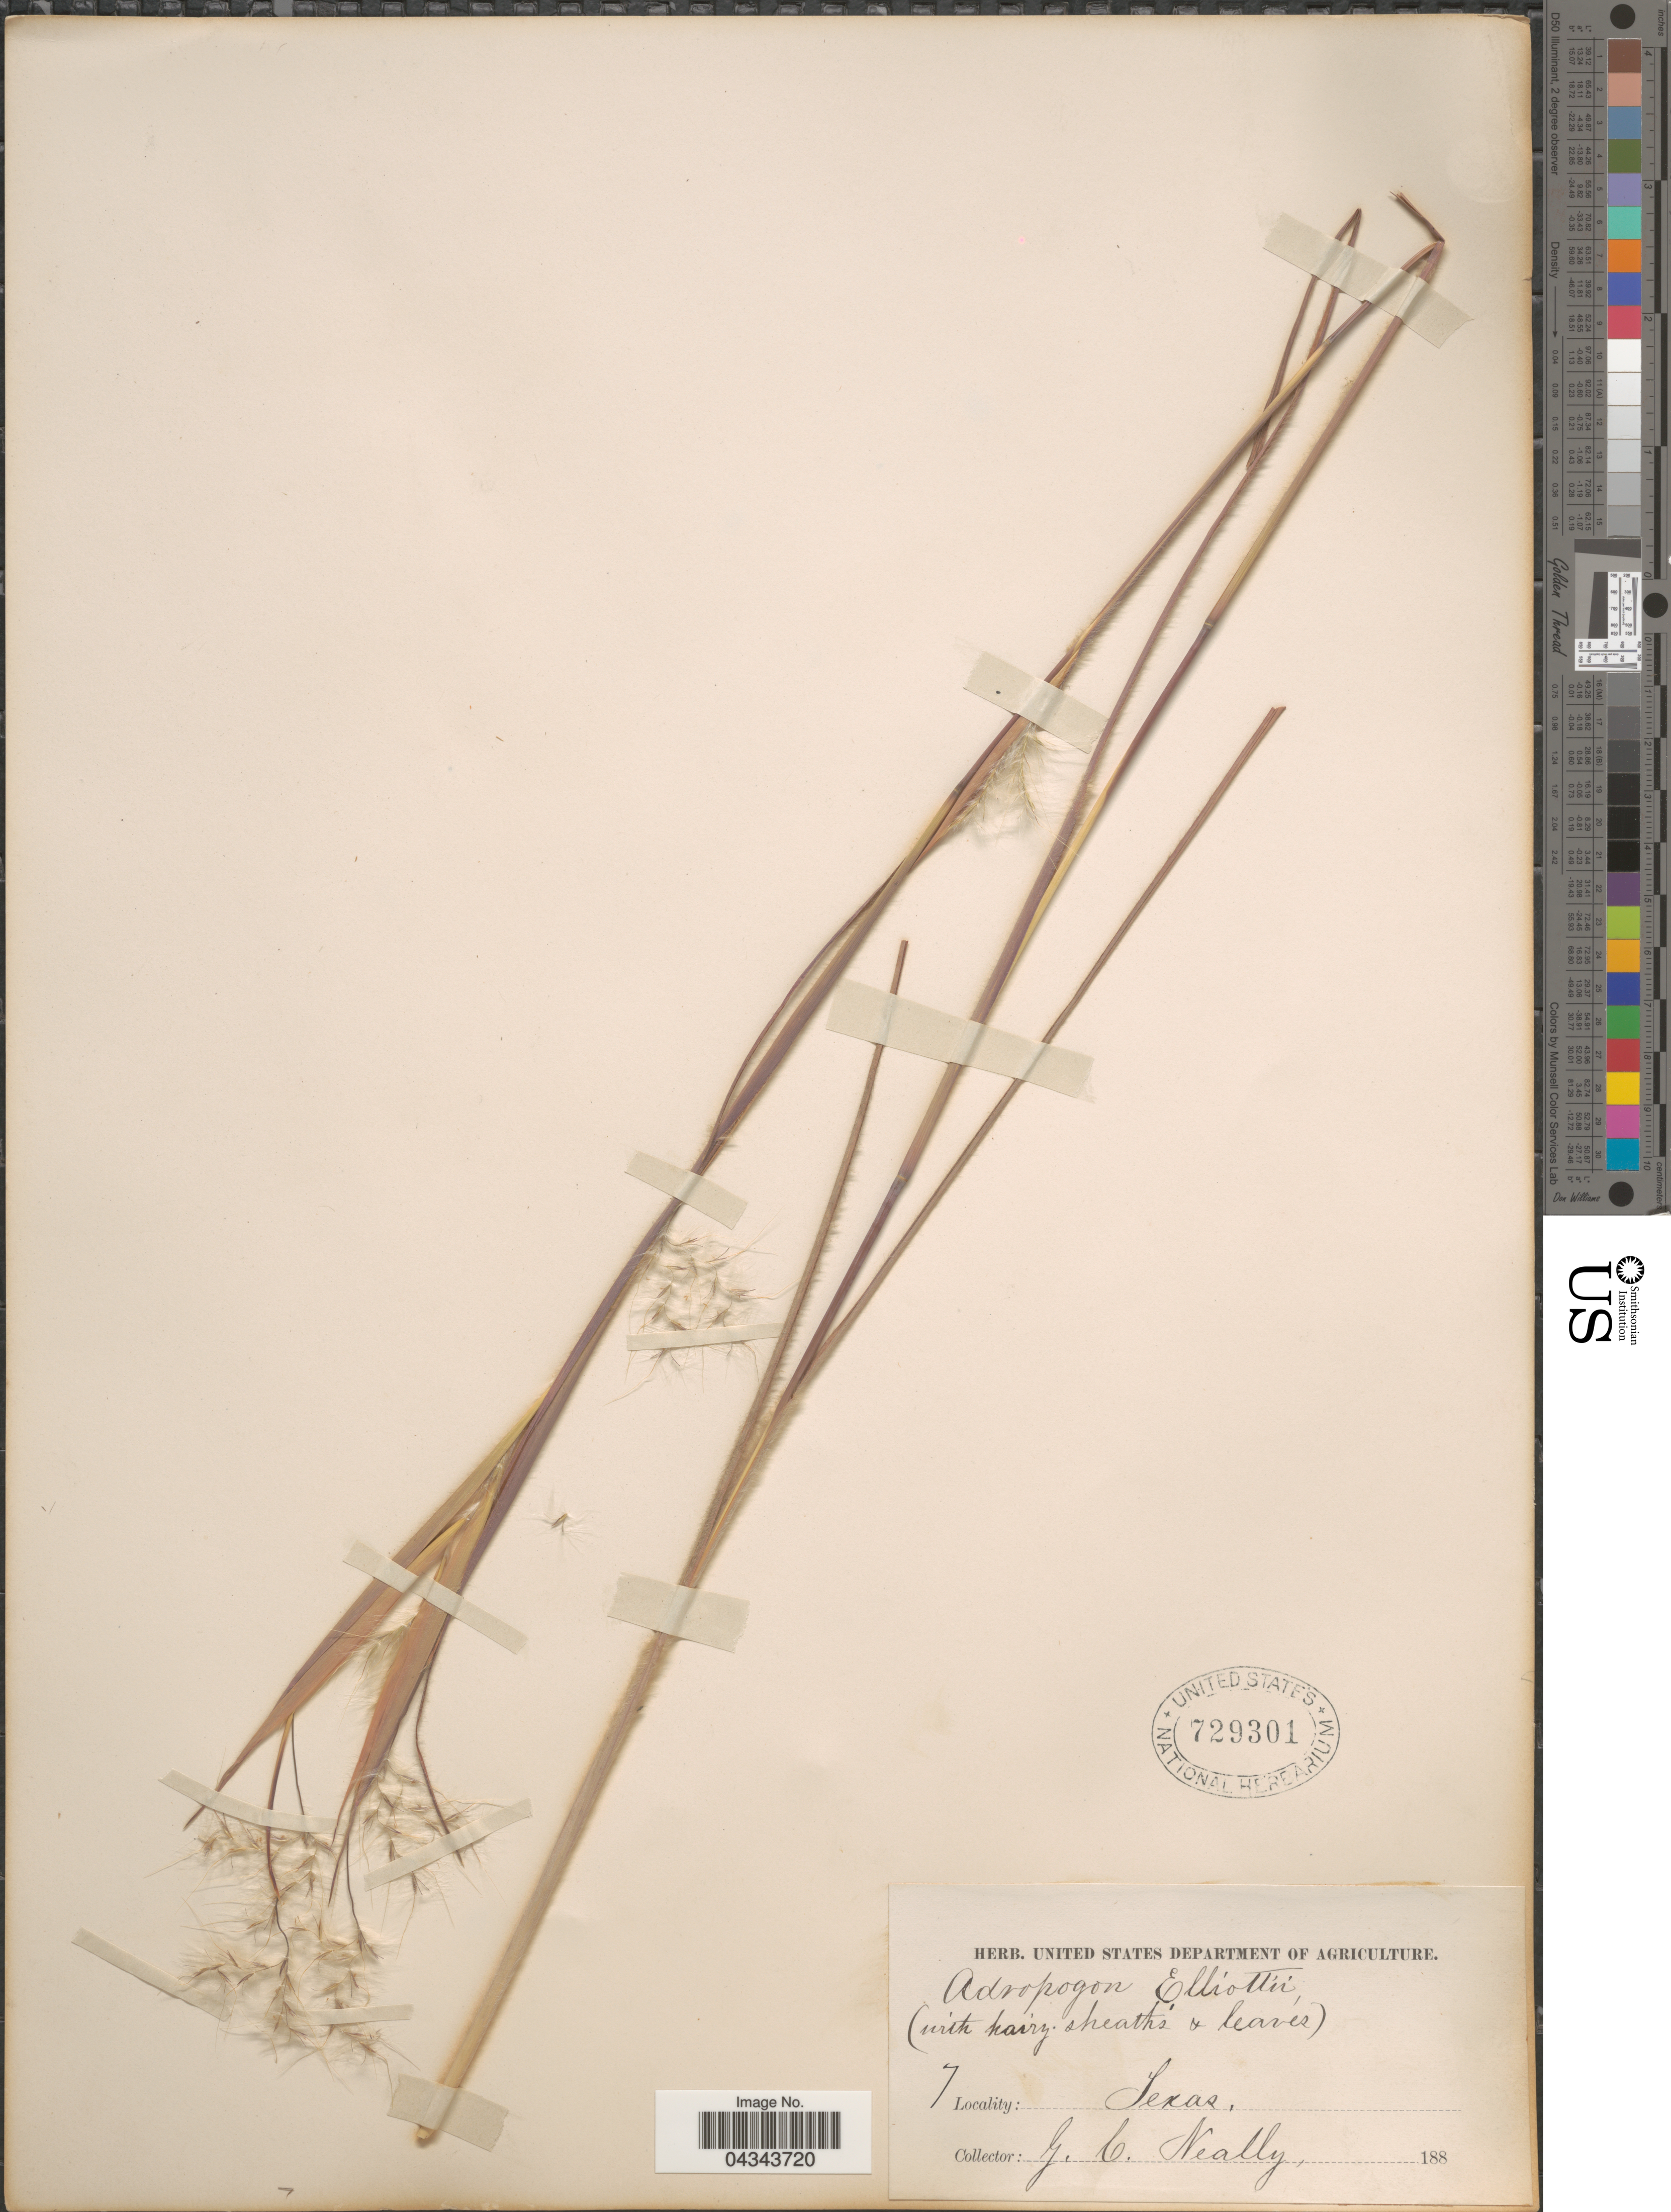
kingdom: Plantae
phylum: Tracheophyta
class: Liliopsida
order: Poales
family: Poaceae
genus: Andropogon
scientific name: Andropogon ternarius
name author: Michx.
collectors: G. Neally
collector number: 7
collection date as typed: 188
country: United States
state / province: Texas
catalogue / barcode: US 729301